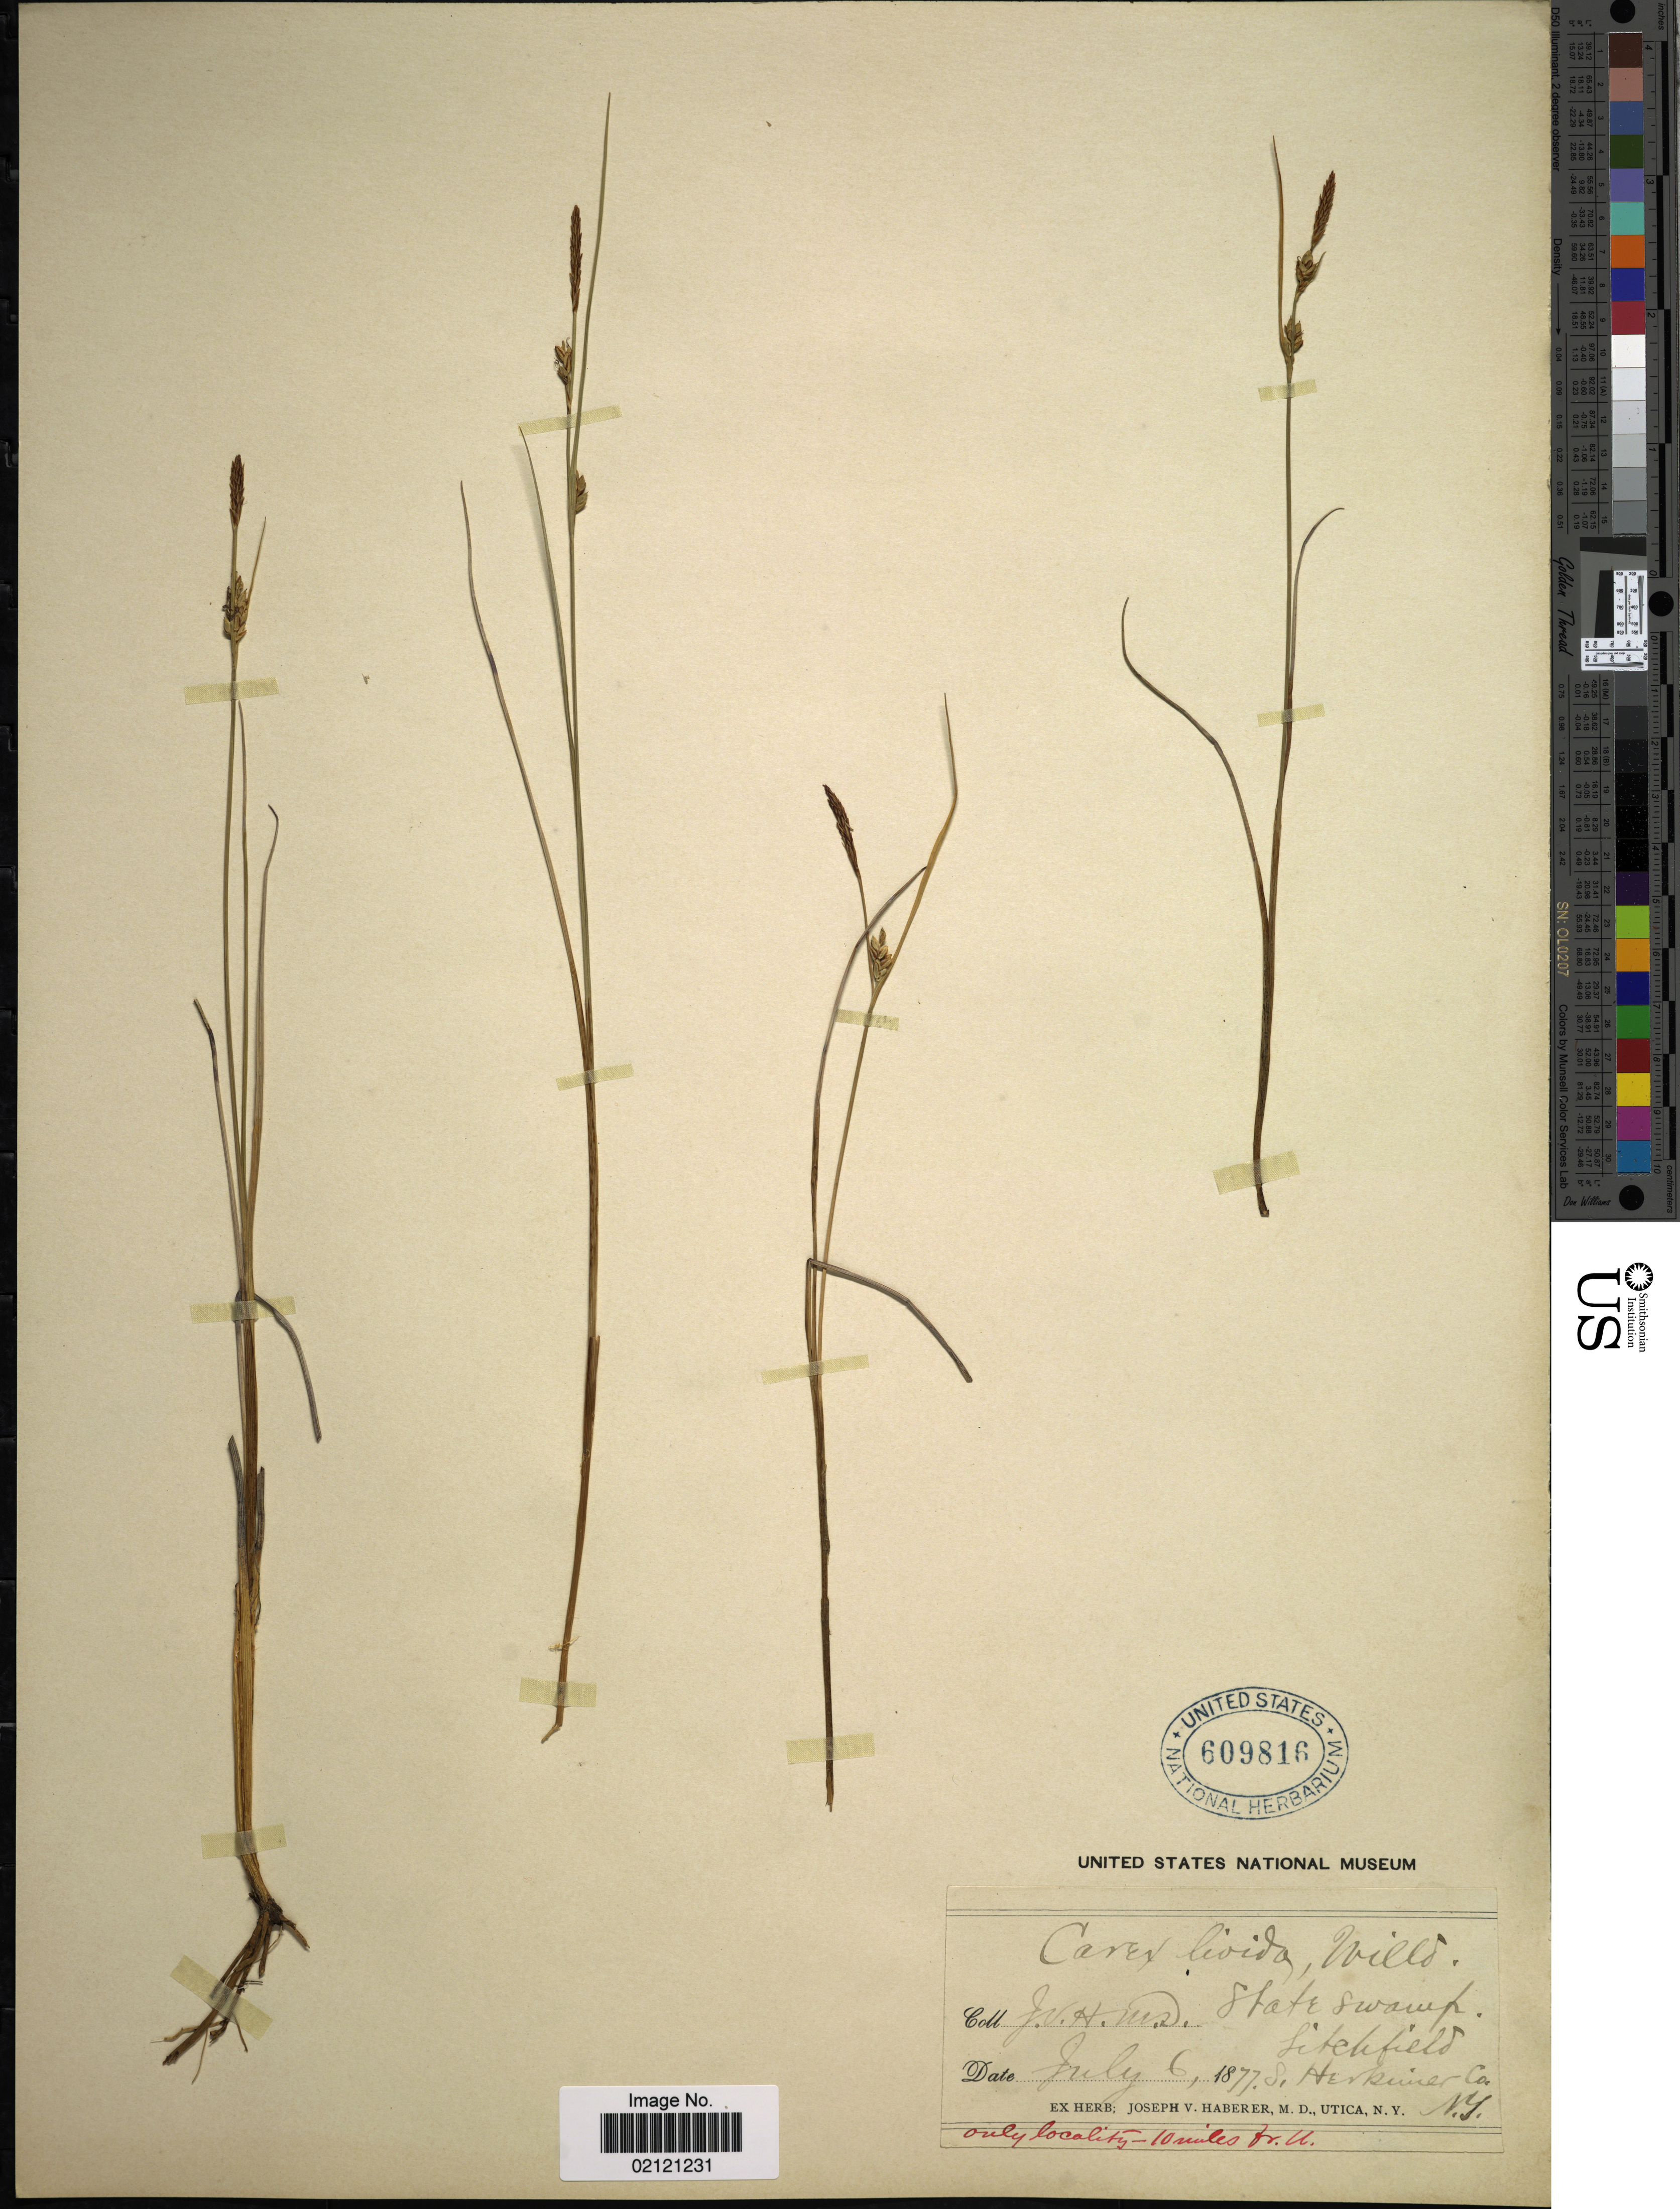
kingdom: Plantae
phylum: Tracheophyta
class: Liliopsida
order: Poales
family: Cyperaceae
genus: Carex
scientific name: Carex livida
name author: (Wahlenb.) Willd.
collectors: J. V. Haberer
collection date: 1877-07-06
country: United States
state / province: New York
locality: State Swamp, Litchfield, S. Herkikmer Co.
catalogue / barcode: US 609816